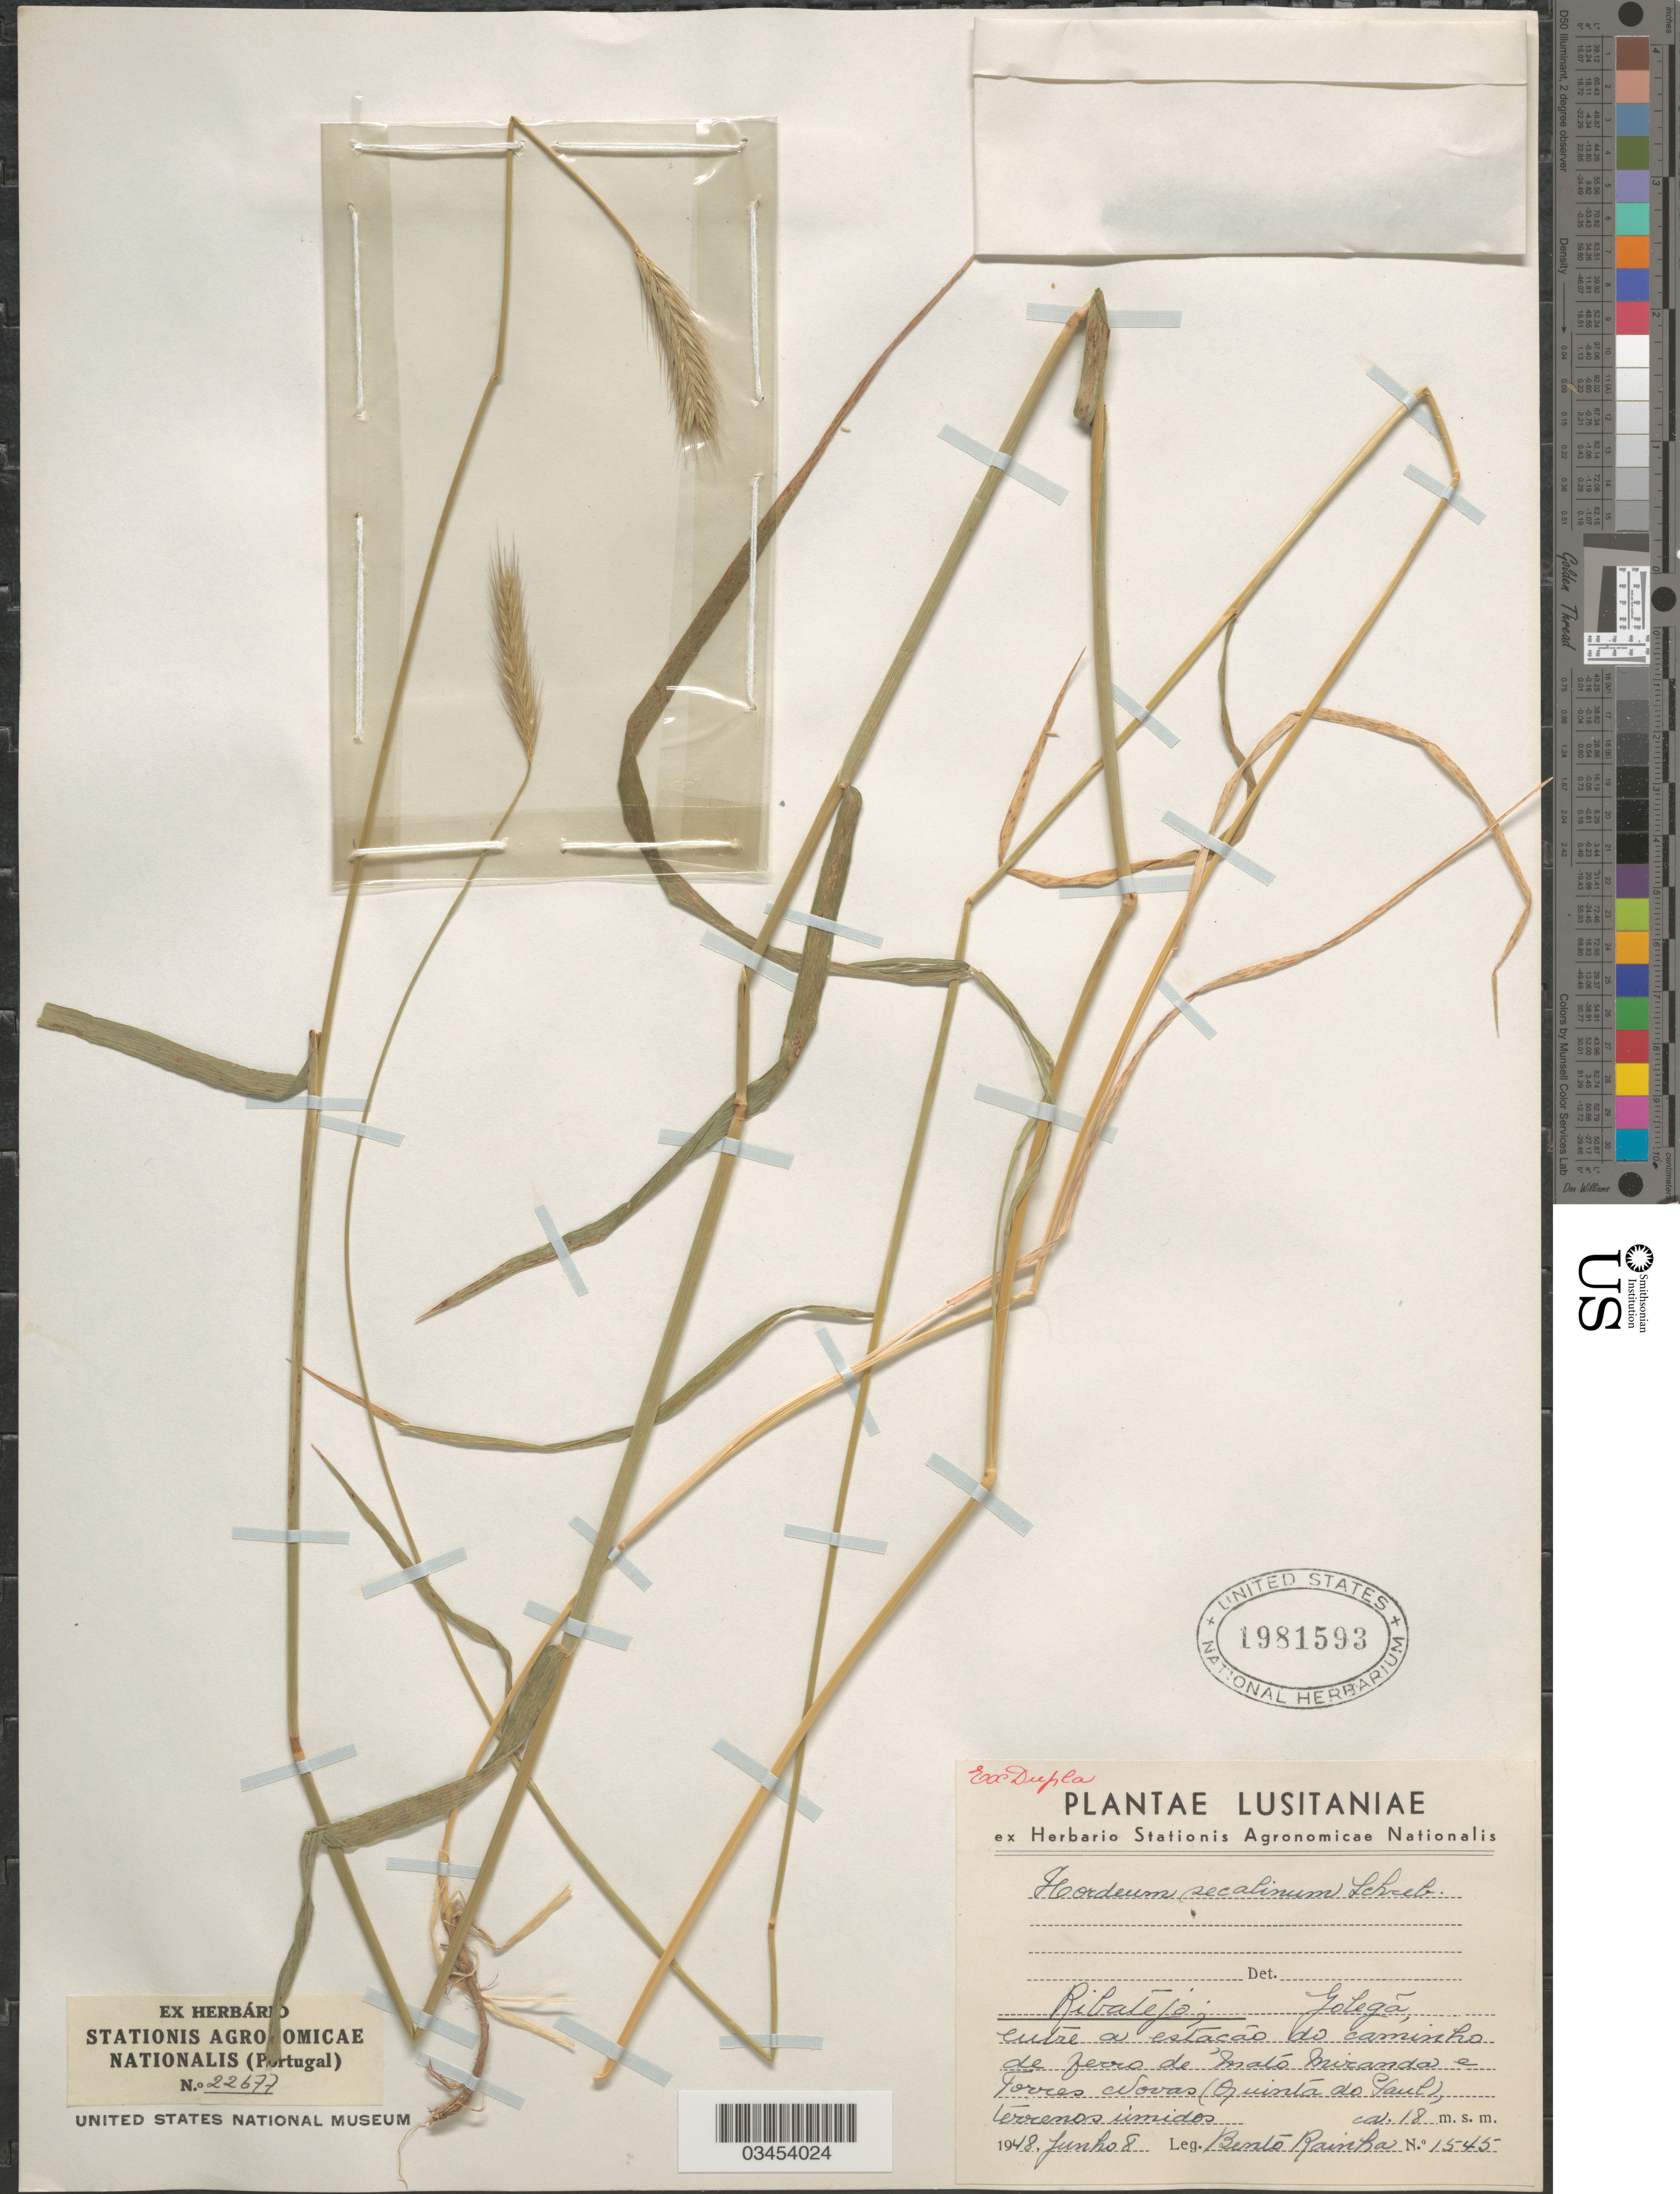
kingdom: Plantae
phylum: Tracheophyta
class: Liliopsida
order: Poales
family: Poaceae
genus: Hordeum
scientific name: Hordeum secalinum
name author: Schreb.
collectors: B. Rainha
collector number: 1545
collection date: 1948-06-08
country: Portugal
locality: Lusitaniae. Ribatejo; Golegá, entre a estacão do caminho de ferro de Mato Miranda e Forres Novas (Quinta do Gaul), terrenos úmidos.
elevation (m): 18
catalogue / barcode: US 1981593